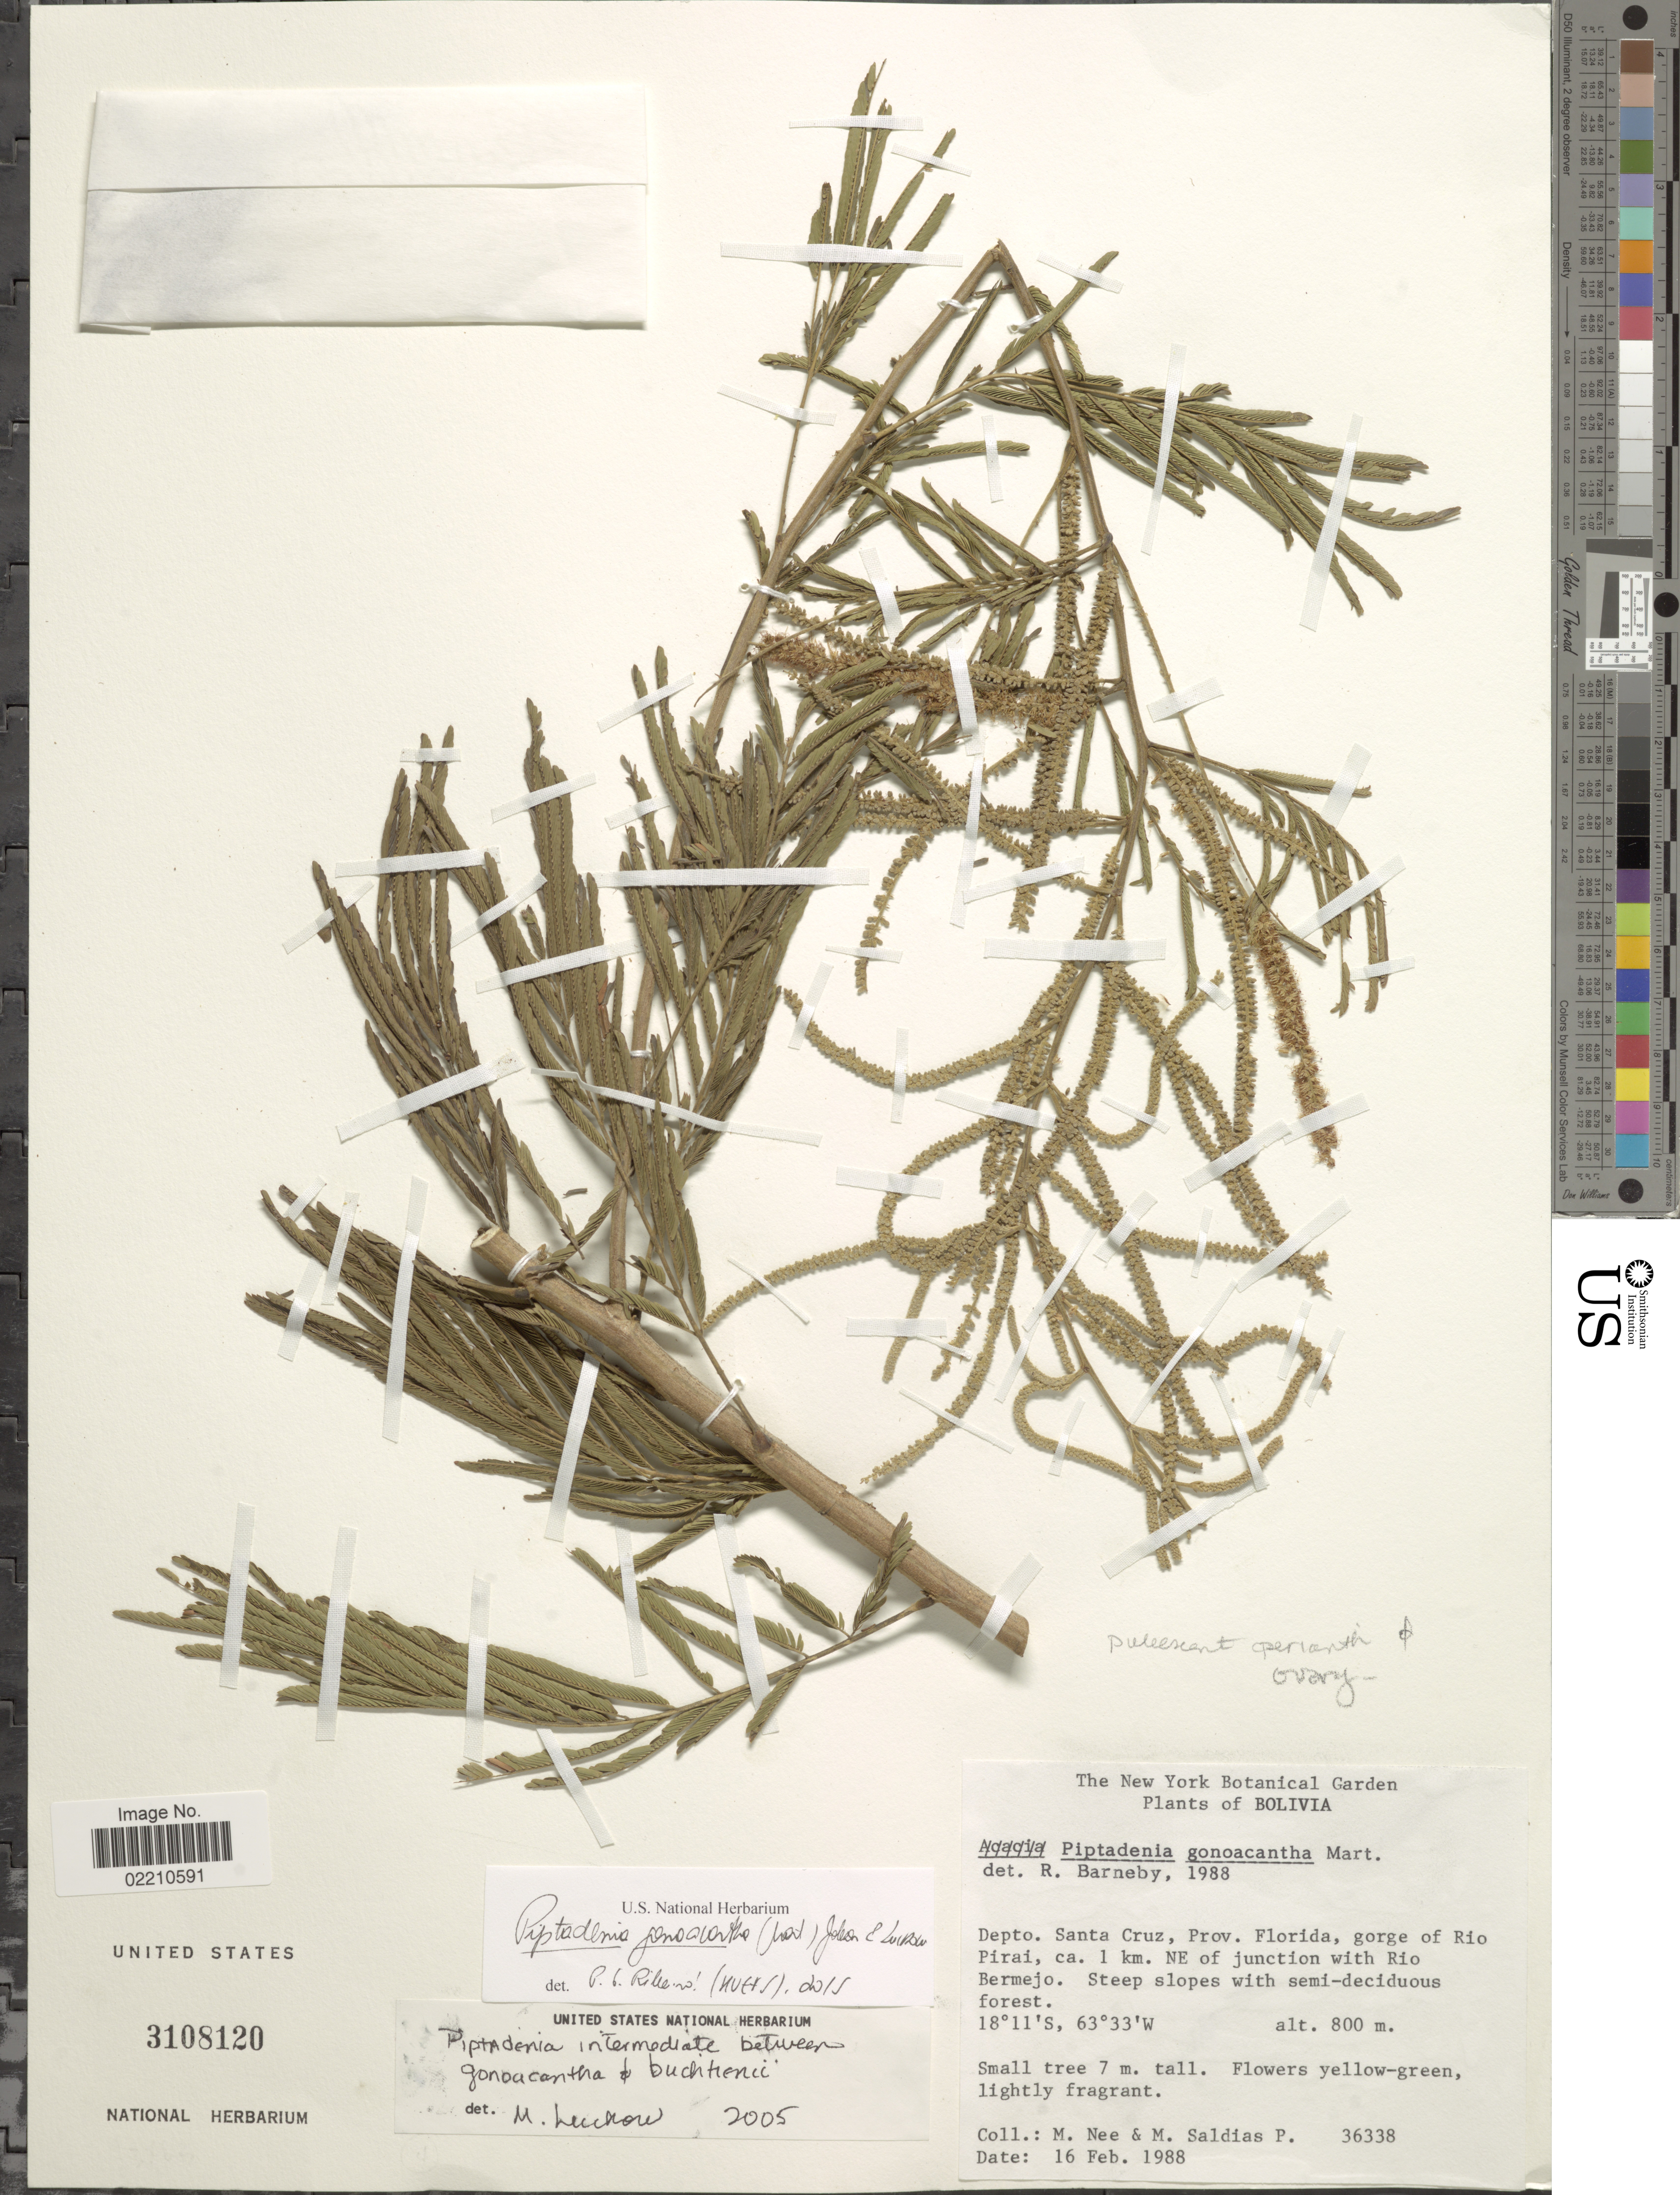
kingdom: Plantae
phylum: Tracheophyta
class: Magnoliopsida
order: Fabales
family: Fabaceae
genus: Piptadenia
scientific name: Piptadenia gonoacantha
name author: (Mart.) J.F. Macbr.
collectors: M. Nee & M. Saldias P.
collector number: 36338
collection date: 1988-02-16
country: Bolivia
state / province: Santa Cruz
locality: Depto. Santa Cruz, Prov. Florida, gorge of Rio Pirai, 1 km. NE of junction with Rio Bermejo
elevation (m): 800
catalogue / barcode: US 3108120